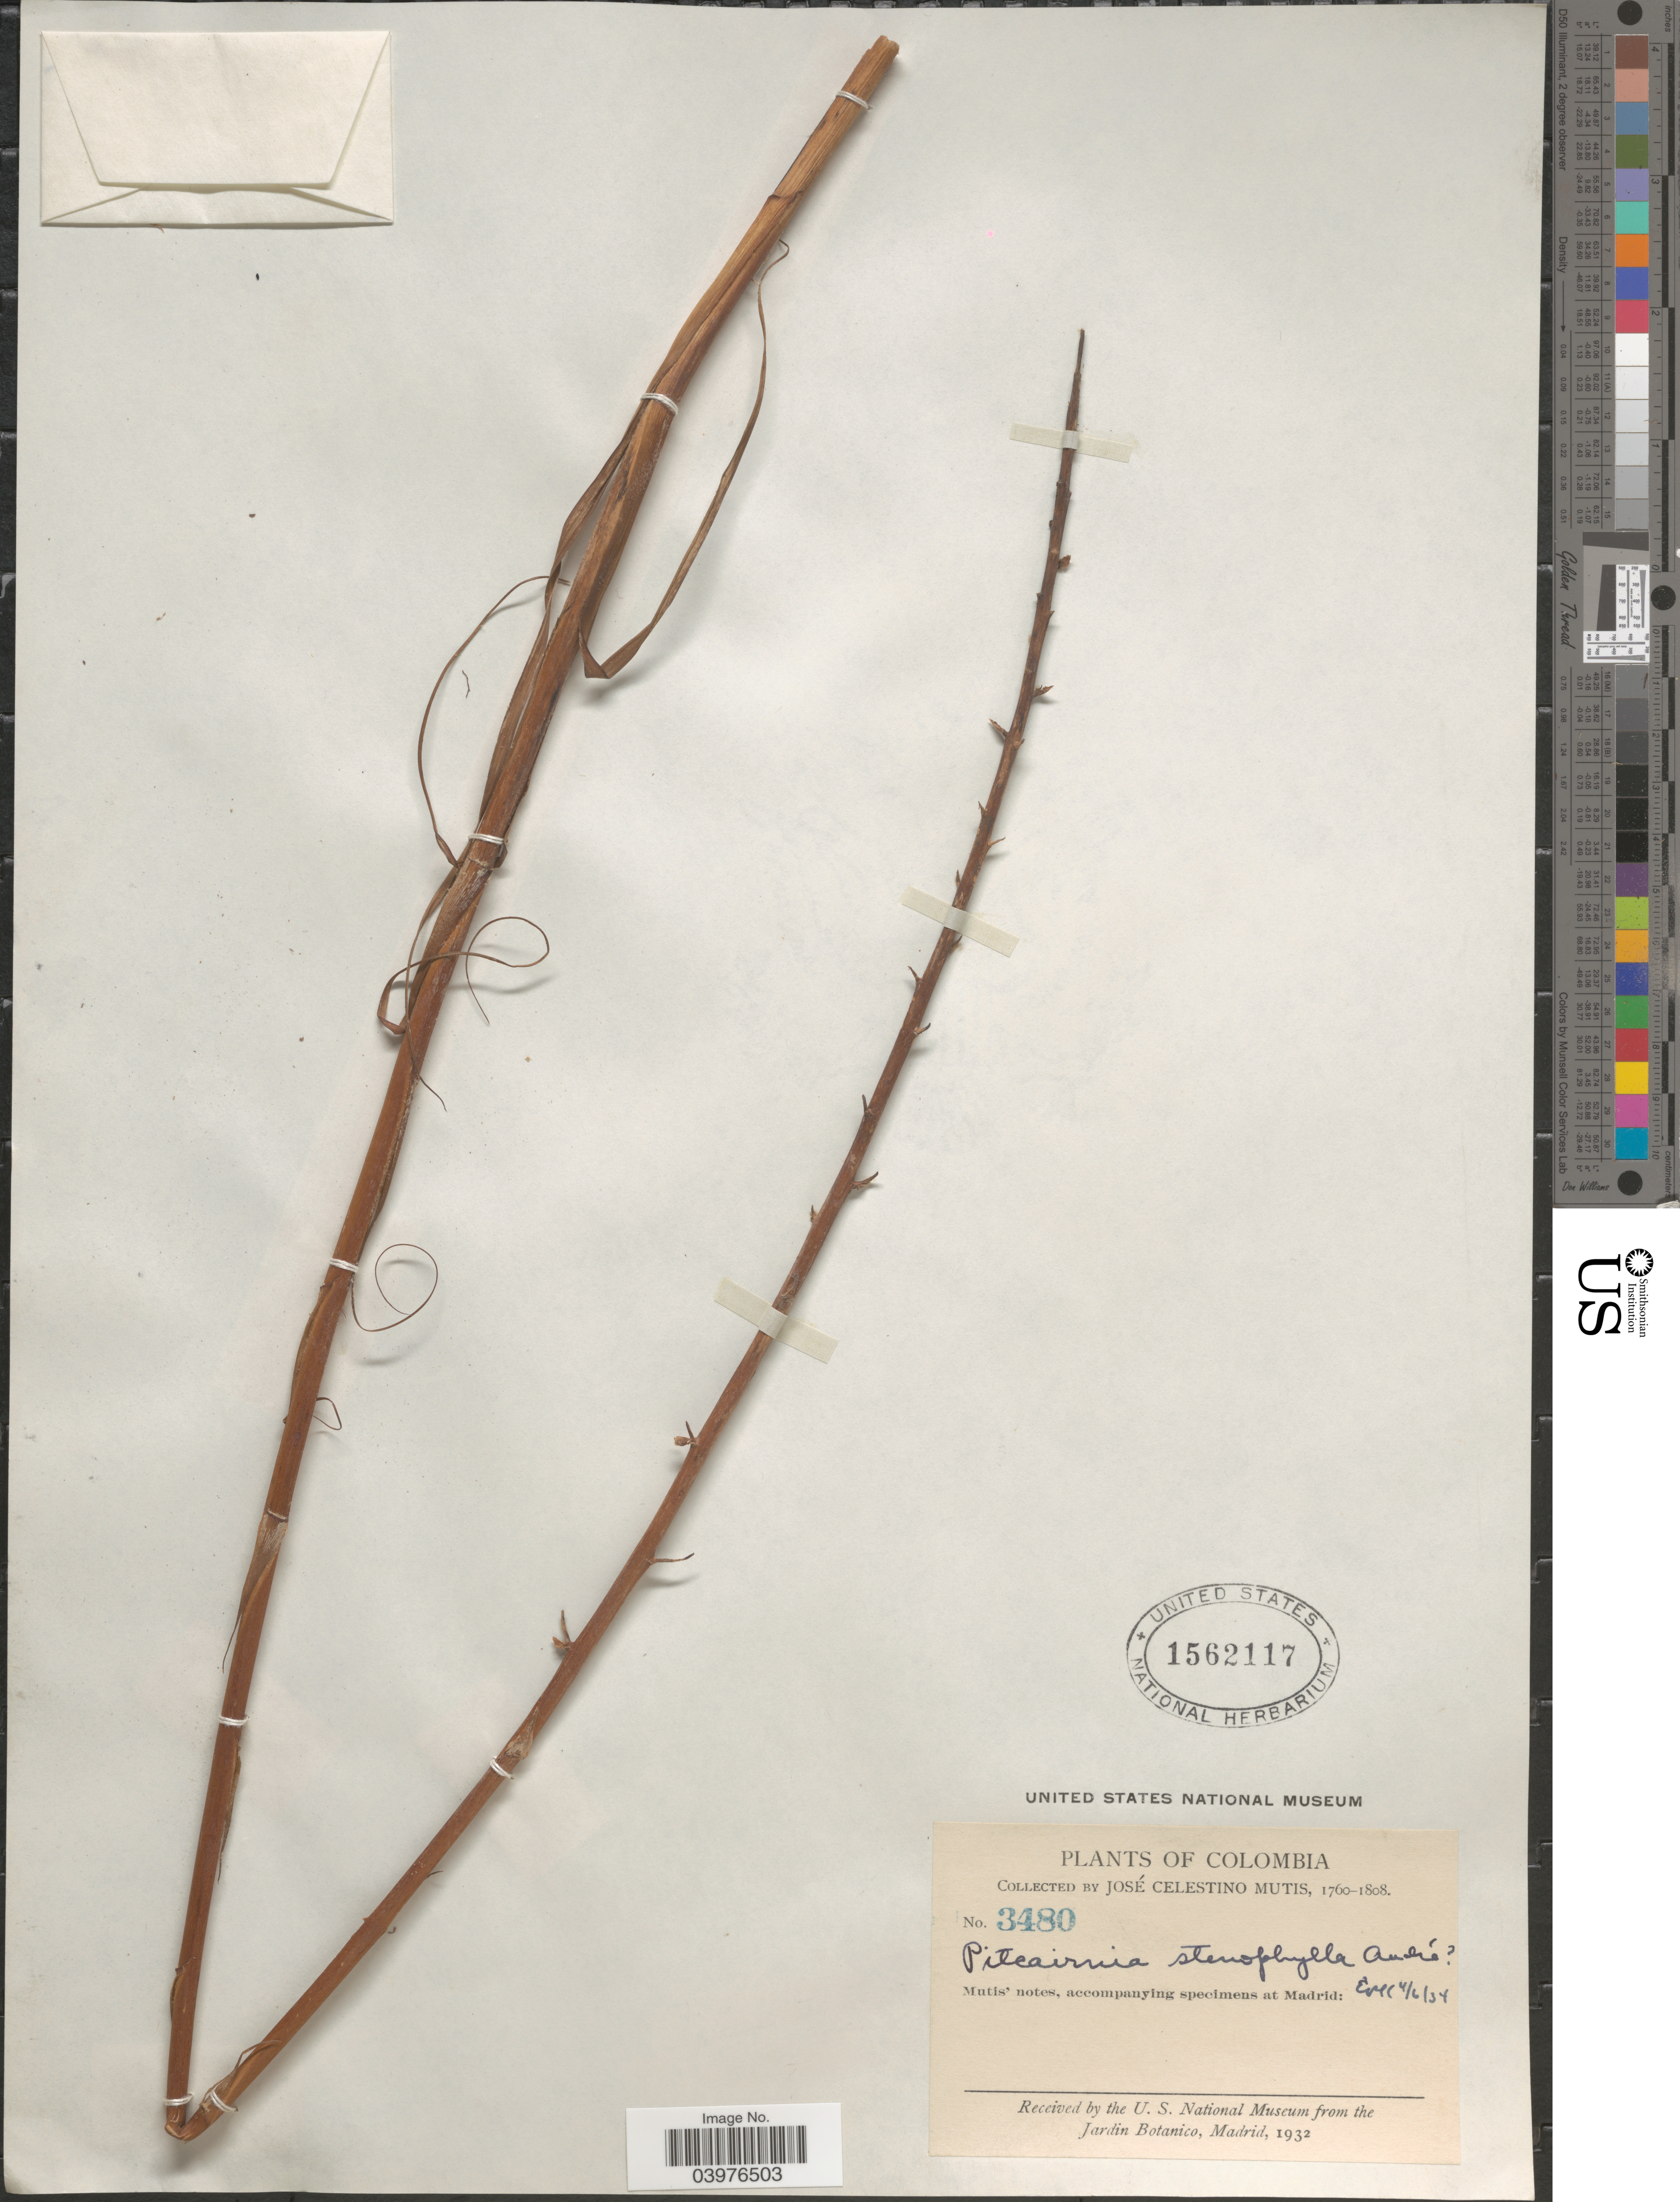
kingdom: Plantae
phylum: Tracheophyta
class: Liliopsida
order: Poales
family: Bromeliaceae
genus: Pitcairnia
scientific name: Pitcairnia stenophylla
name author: André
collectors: J. C. B. Mutis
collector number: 3480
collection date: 1760/1808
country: Colombia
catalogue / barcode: US 1562117